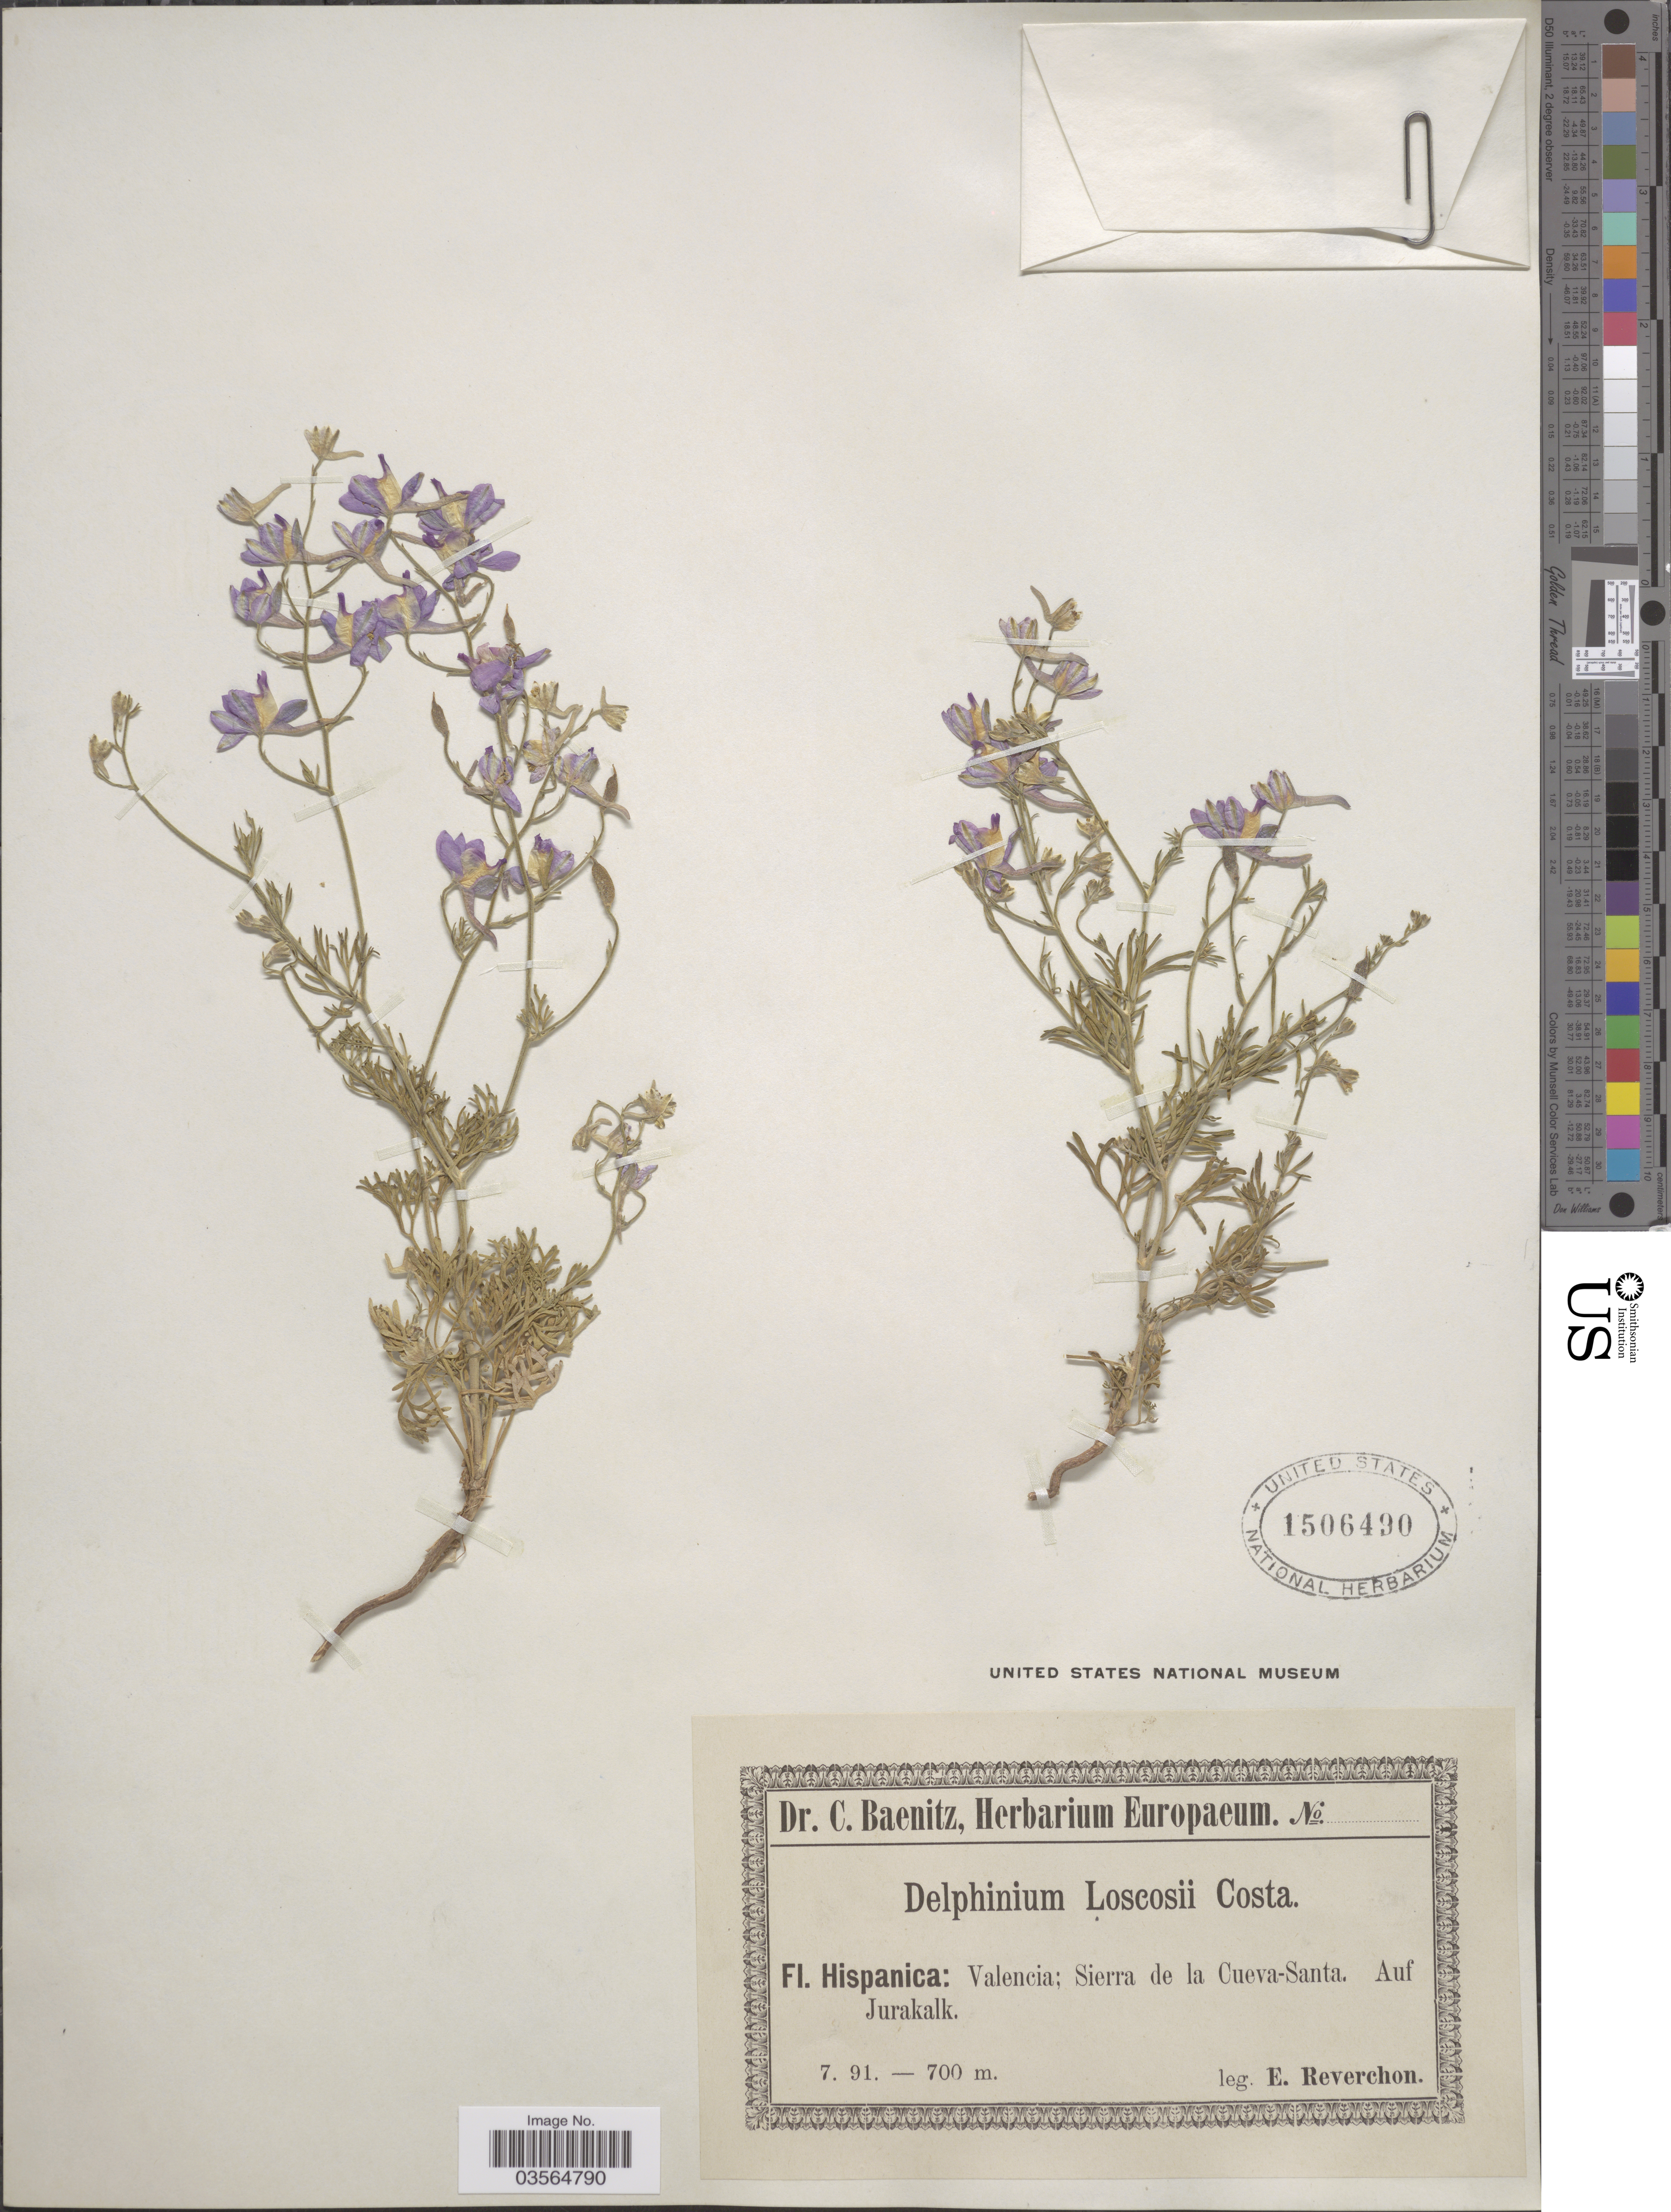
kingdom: Plantae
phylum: Tracheophyta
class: Magnoliopsida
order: Ranunculales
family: Ranunculaceae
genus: Delphinium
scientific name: Delphinium loscosii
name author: Costa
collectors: E. Reverchon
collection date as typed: Transcribed d/m/y: /7/91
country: Spain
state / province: Valenciana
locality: Hispanica: Valencia; Sierra de la Cueva-Santa. Auf Jurakalk.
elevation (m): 700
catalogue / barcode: US 1506490